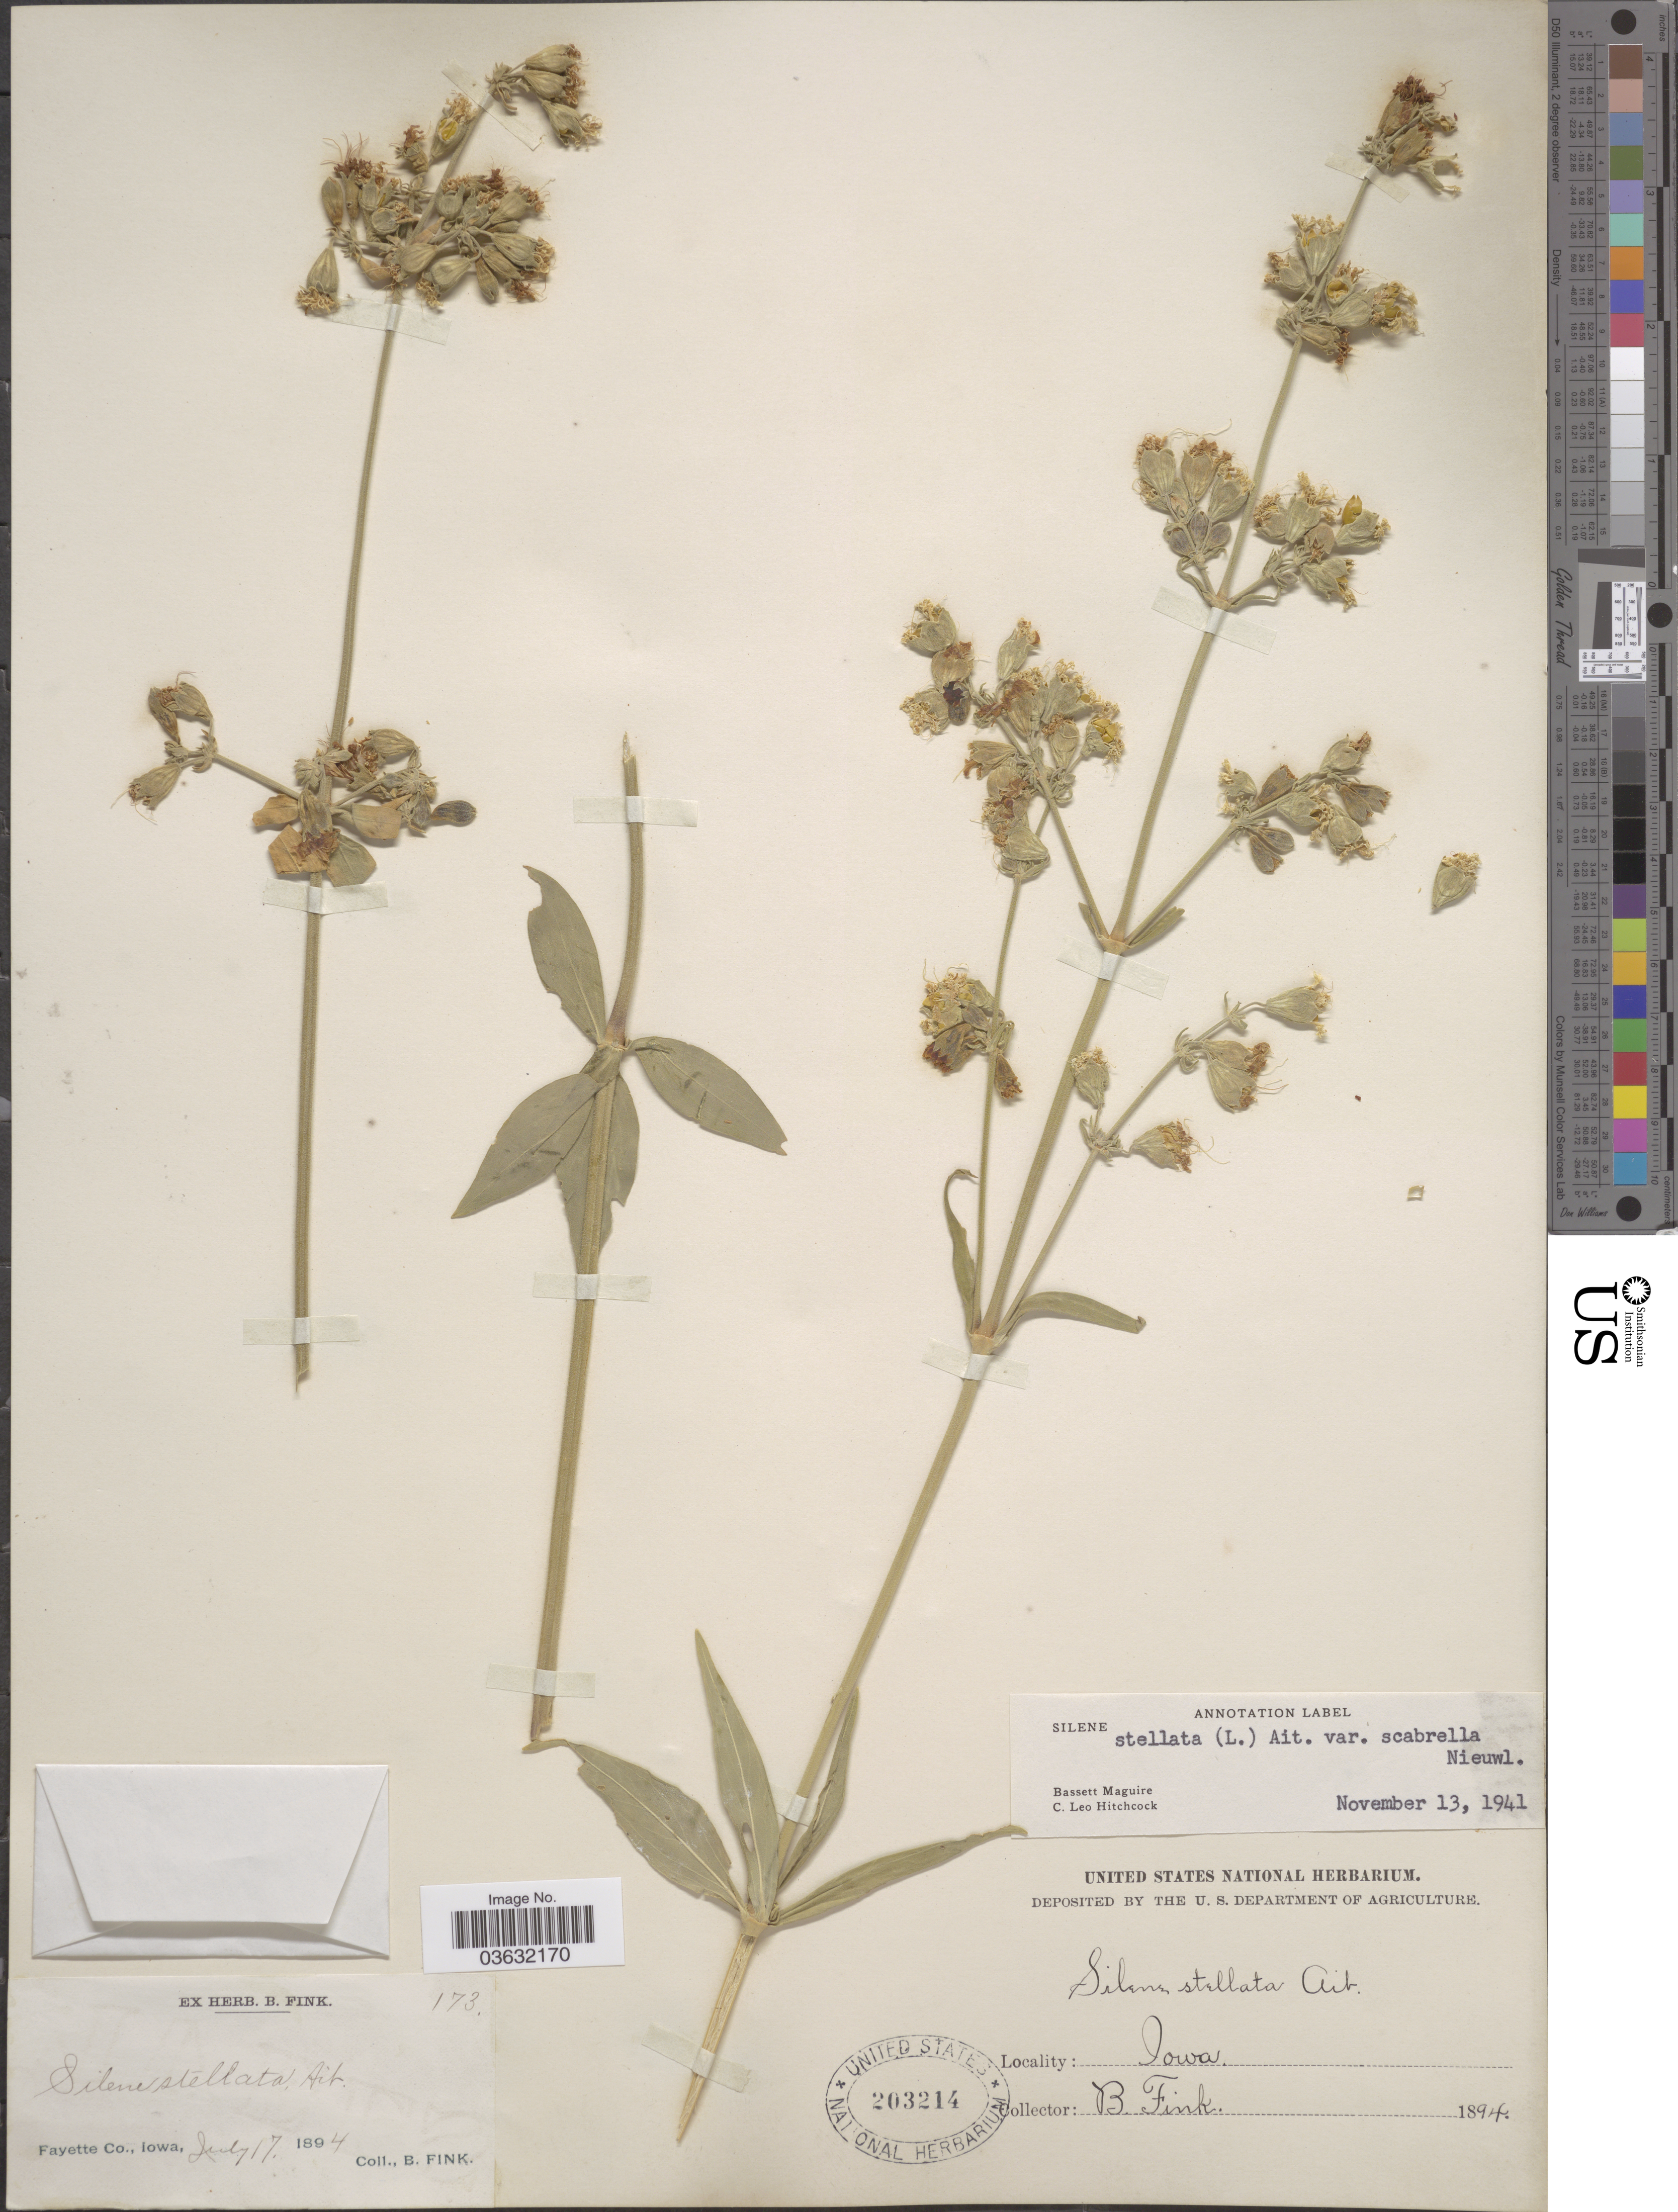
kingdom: Plantae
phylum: Tracheophyta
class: Magnoliopsida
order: Caryophyllales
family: Caryophyllaceae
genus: Silene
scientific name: Silene stellata var. scabrella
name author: (Nieuwl.) E.J. Palmer & Steyerm.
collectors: B. Fink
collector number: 173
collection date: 1894-07-17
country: United States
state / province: Iowa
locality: Fayette Co.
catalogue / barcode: US 203214